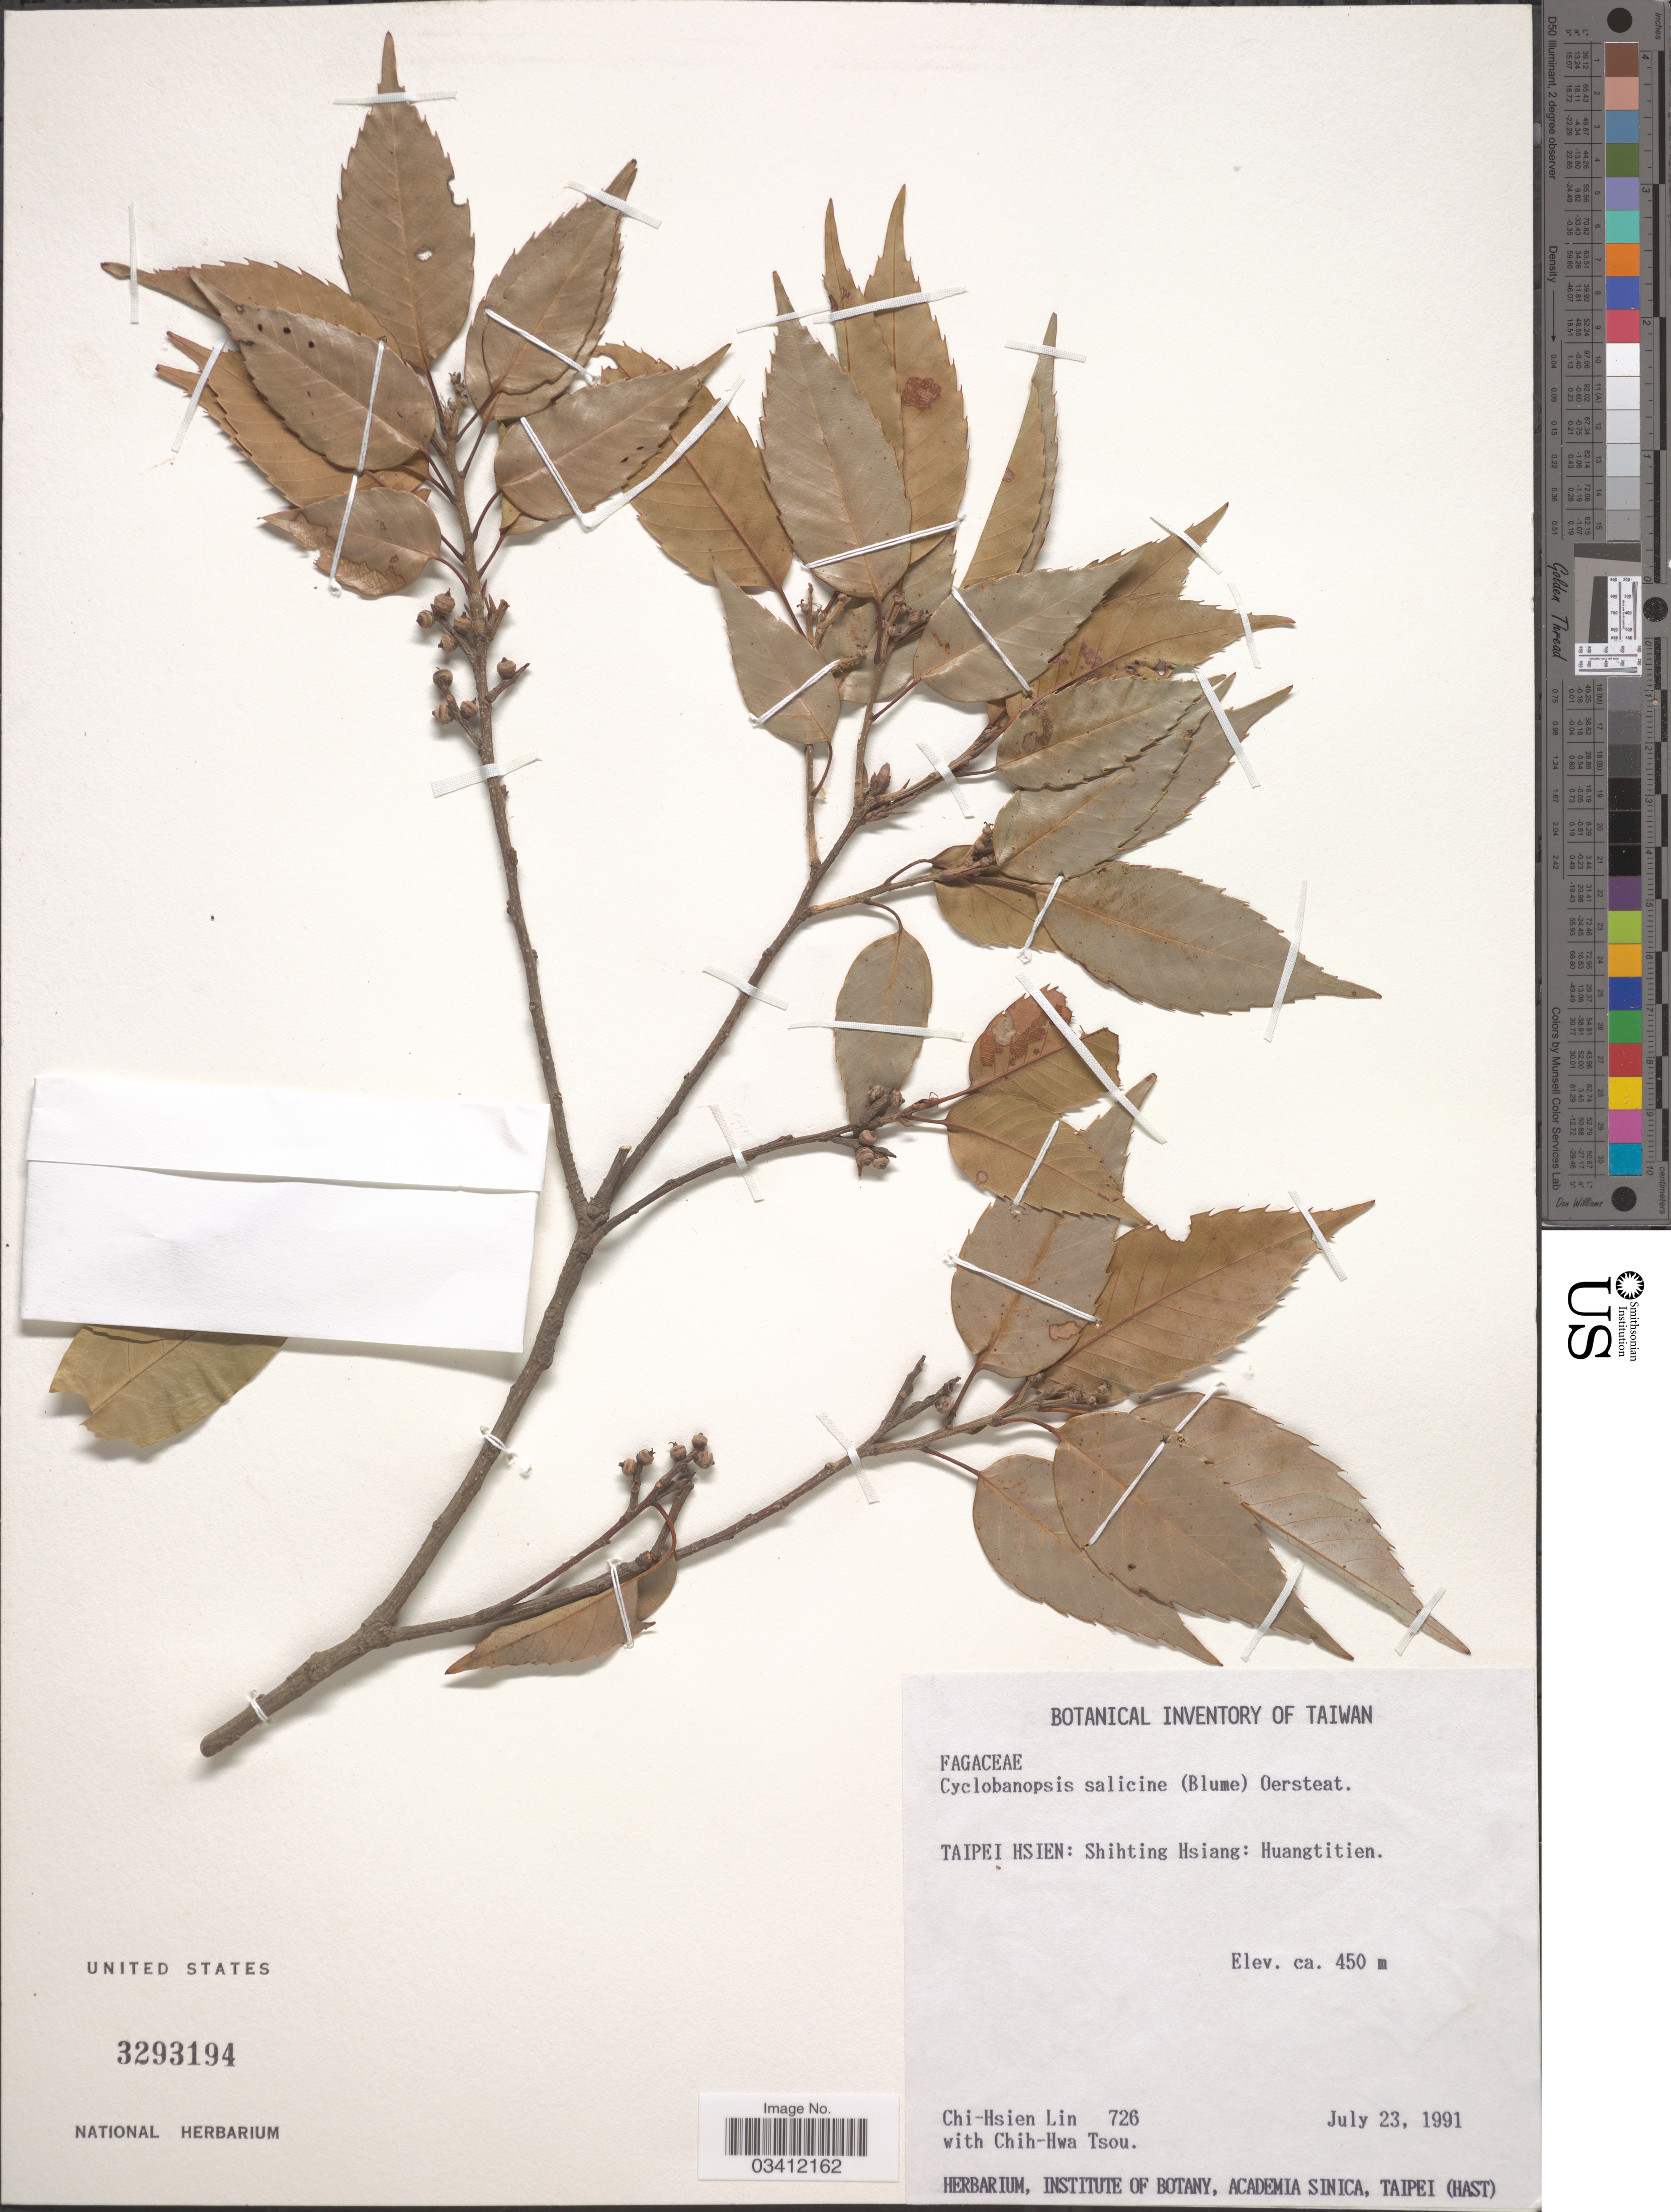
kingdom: Plantae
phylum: Tracheophyta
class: Magnoliopsida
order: Fagales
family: Fagaceae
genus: Quercus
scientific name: Quercus salicina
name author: Blume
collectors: C. Lin & C. Tsou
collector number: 726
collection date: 1991-07-23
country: Taiwan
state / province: Taipei City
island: Taiwan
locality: Taipei Hsien: Shihting Hsiang: Huangtitien.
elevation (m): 450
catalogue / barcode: US 3293194